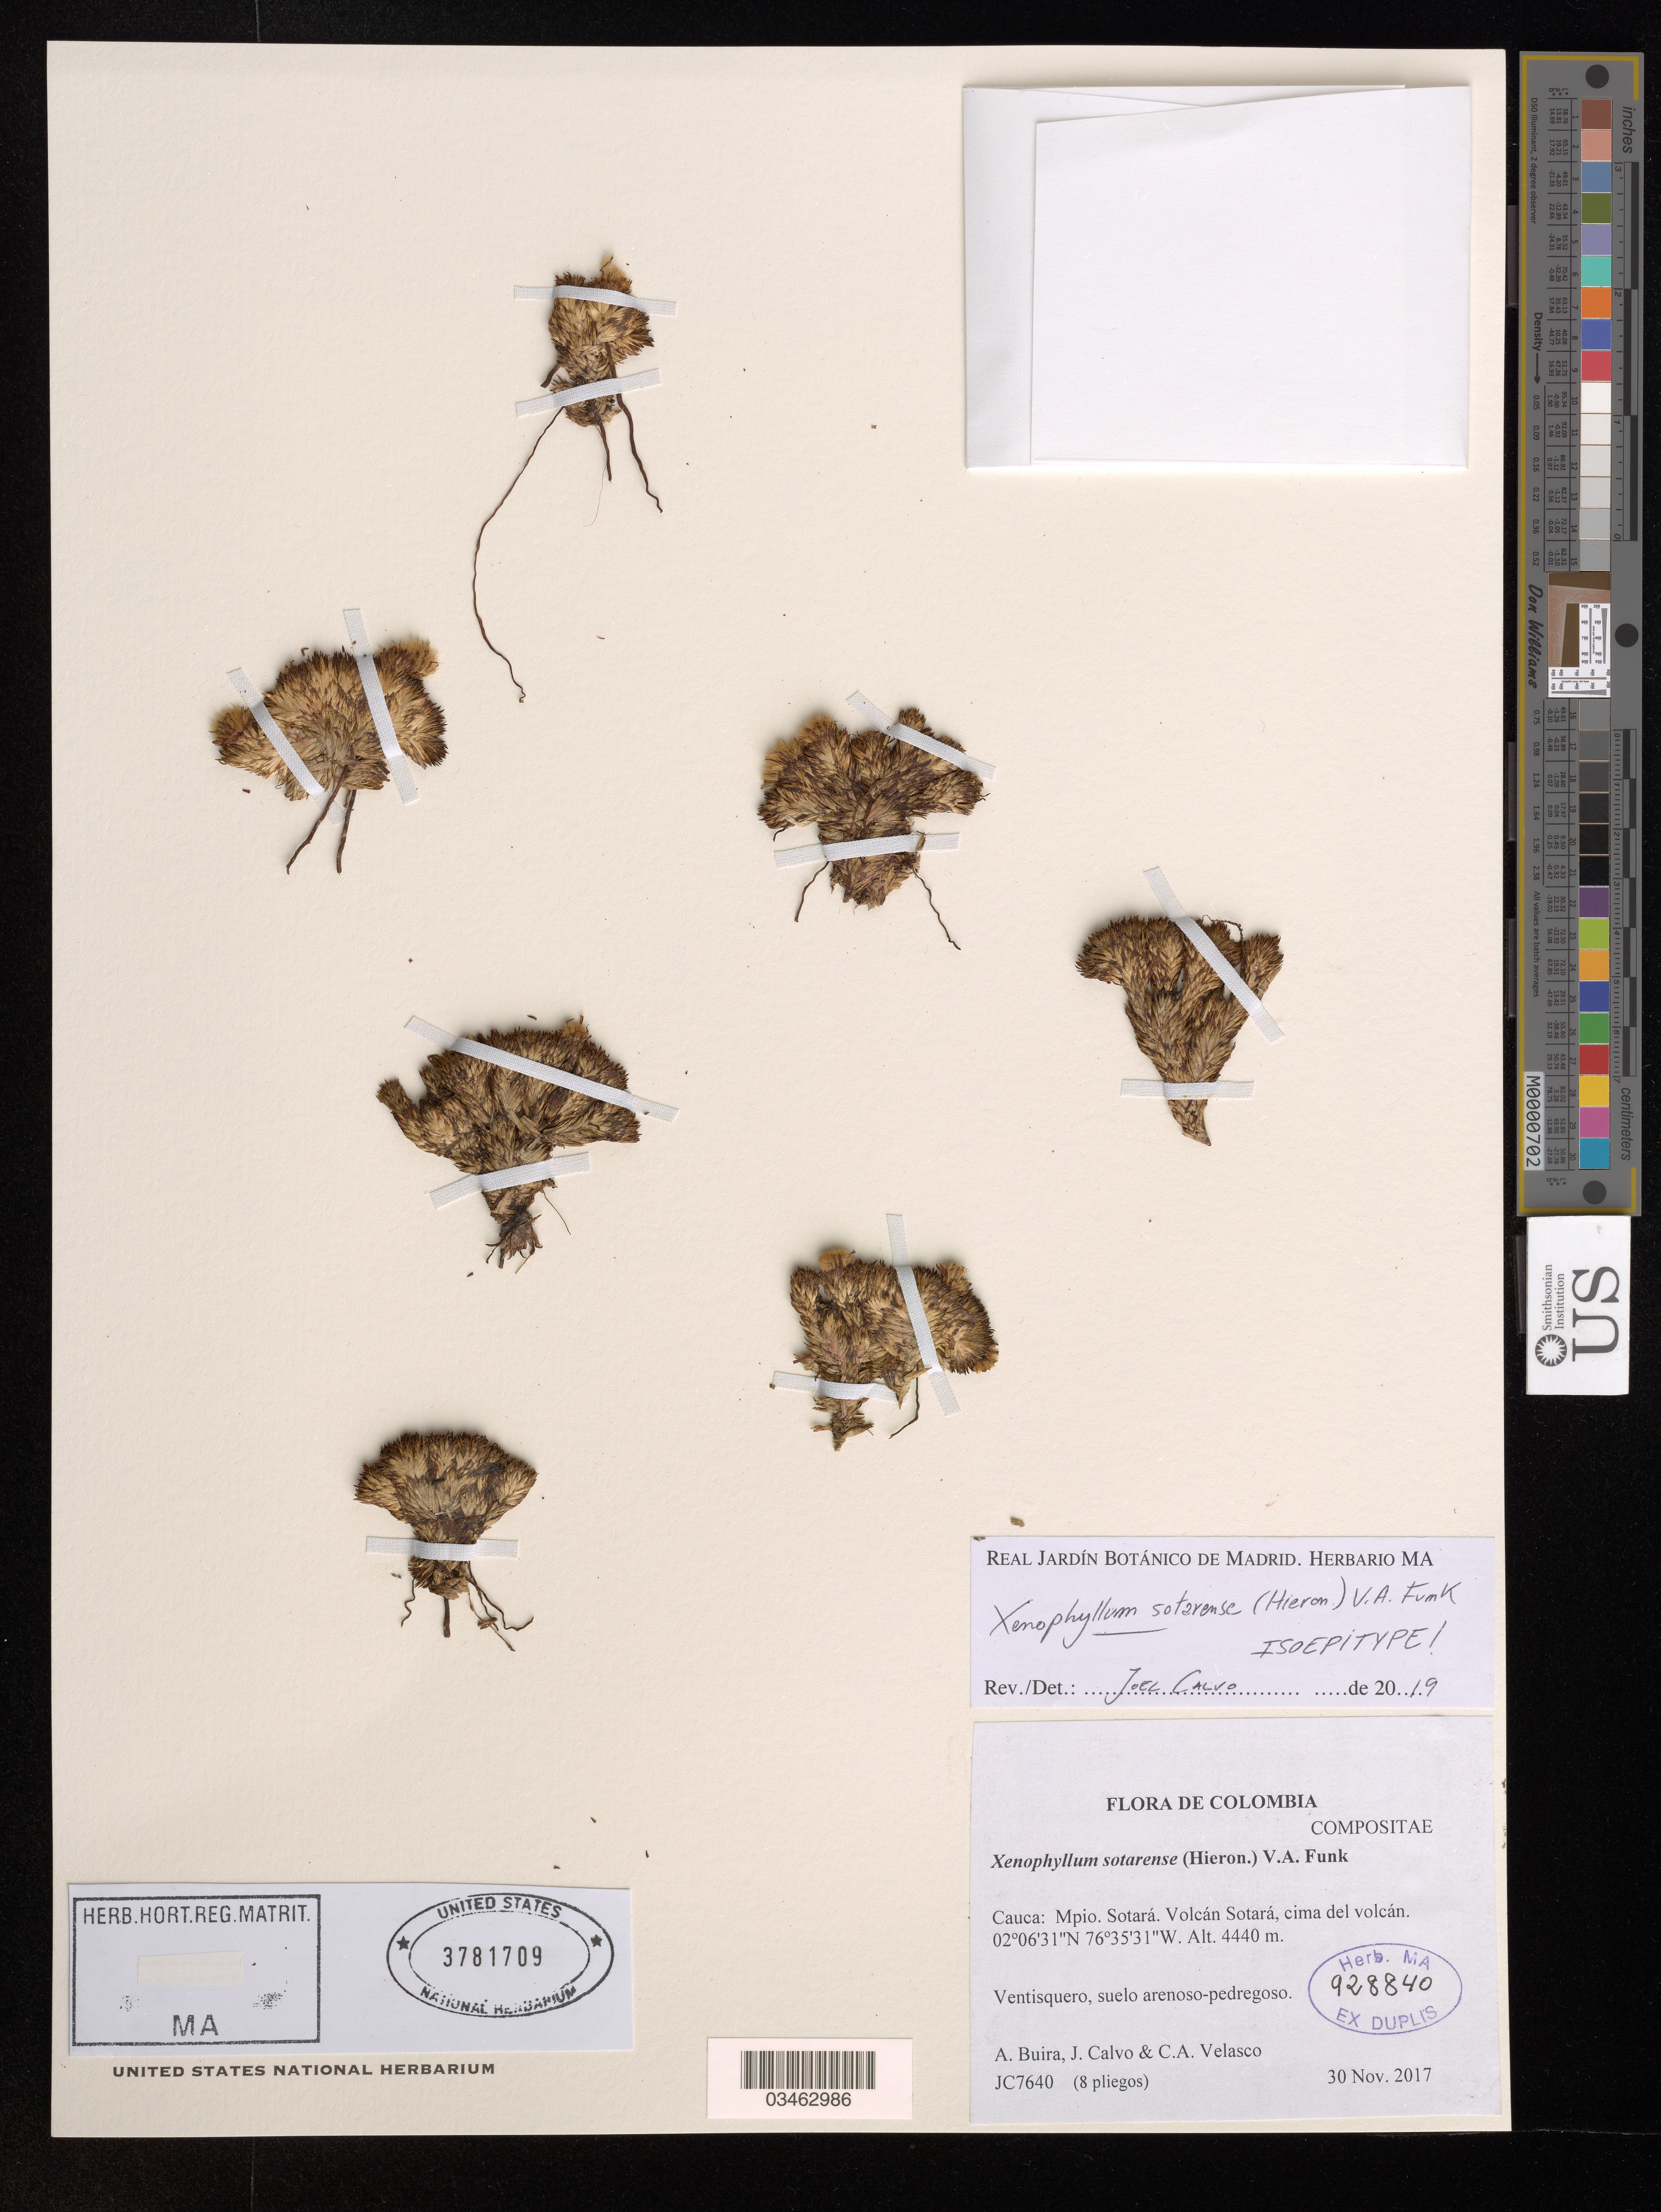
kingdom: Plantae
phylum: Tracheophyta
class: Magnoliopsida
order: Asterales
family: Asteraceae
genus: Xenophyllum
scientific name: Xenophyllum sotarense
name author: (Hieron.) V.A. Funk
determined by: Calvo, Joel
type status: Isoepitype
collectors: A. Buira, J. Calvo & C. Velasco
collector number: JC7640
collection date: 2017-11-30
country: Colombia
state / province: Cauca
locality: Sotara. Volcan Sotara, cima del volcan.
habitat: Ventisquero, suelo arenoso-pedregoso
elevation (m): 4440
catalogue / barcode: US 3781709